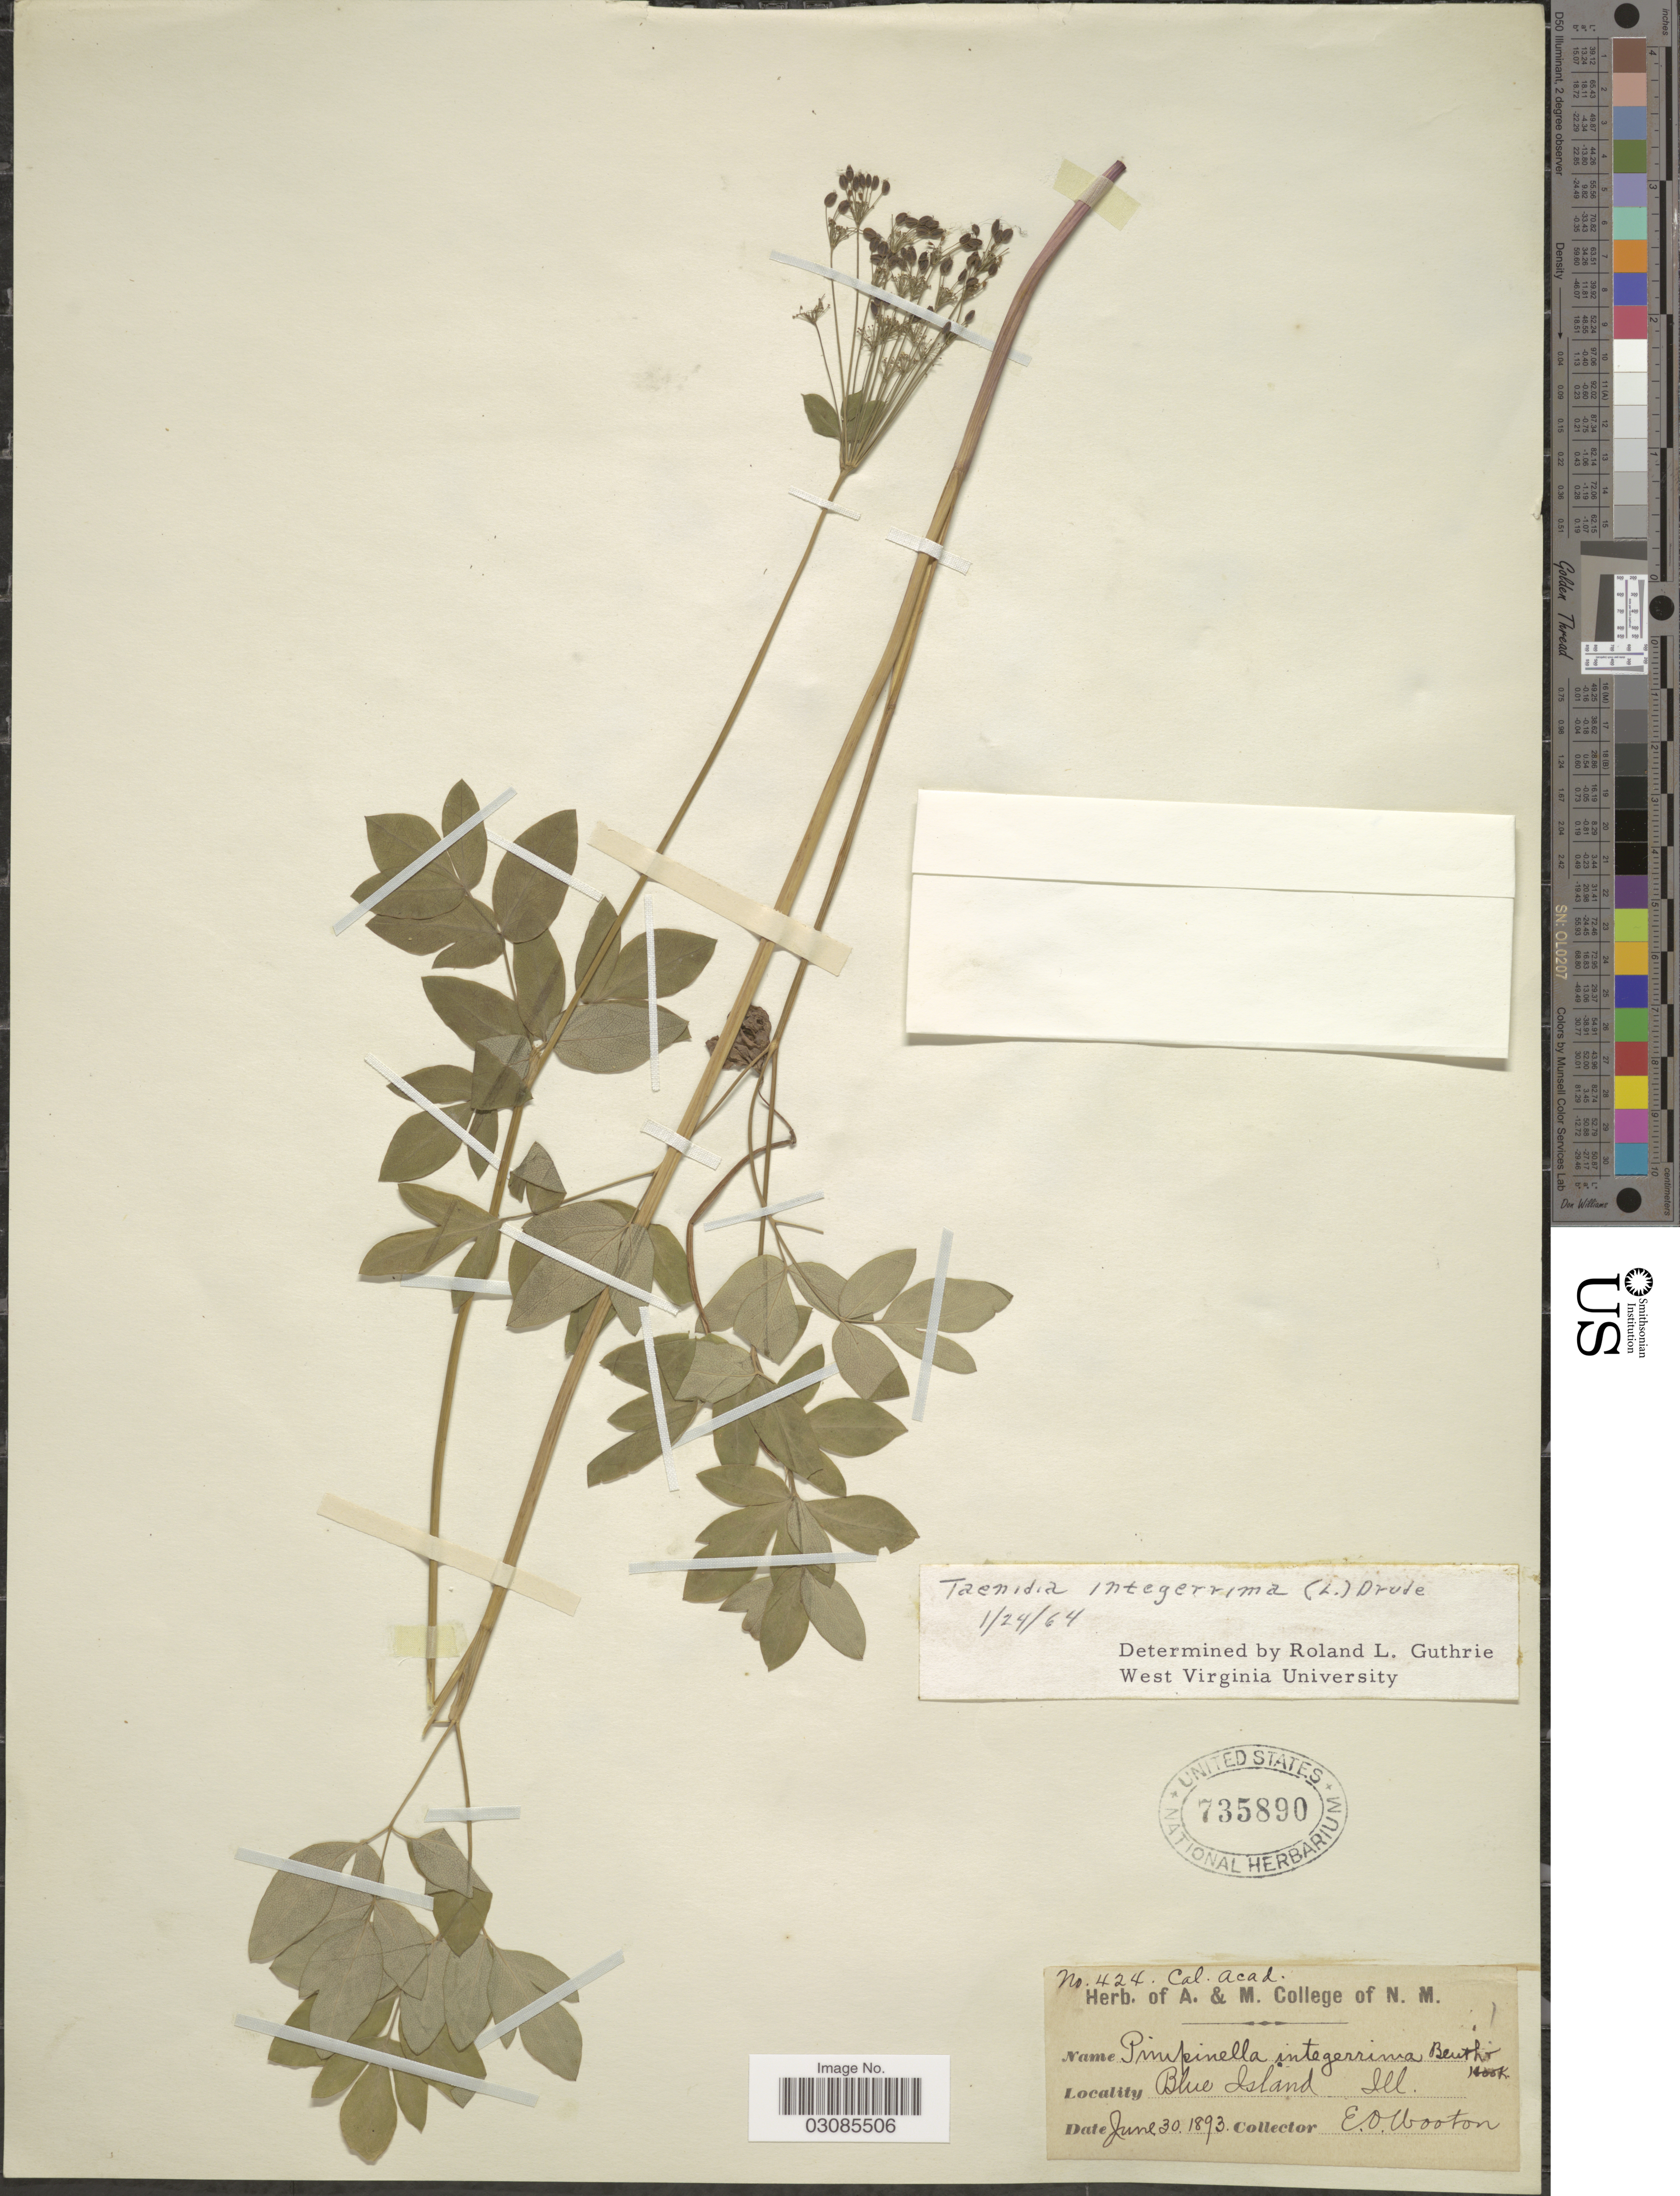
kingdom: Plantae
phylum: Tracheophyta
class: Magnoliopsida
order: Apiales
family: Apiaceae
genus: Taenidia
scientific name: Taenidia integerrima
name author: (L.) Drude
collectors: E. O. Wooton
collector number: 424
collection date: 1893-06-30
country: United States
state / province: Illinois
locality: Blue Island Ill.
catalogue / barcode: US 735890